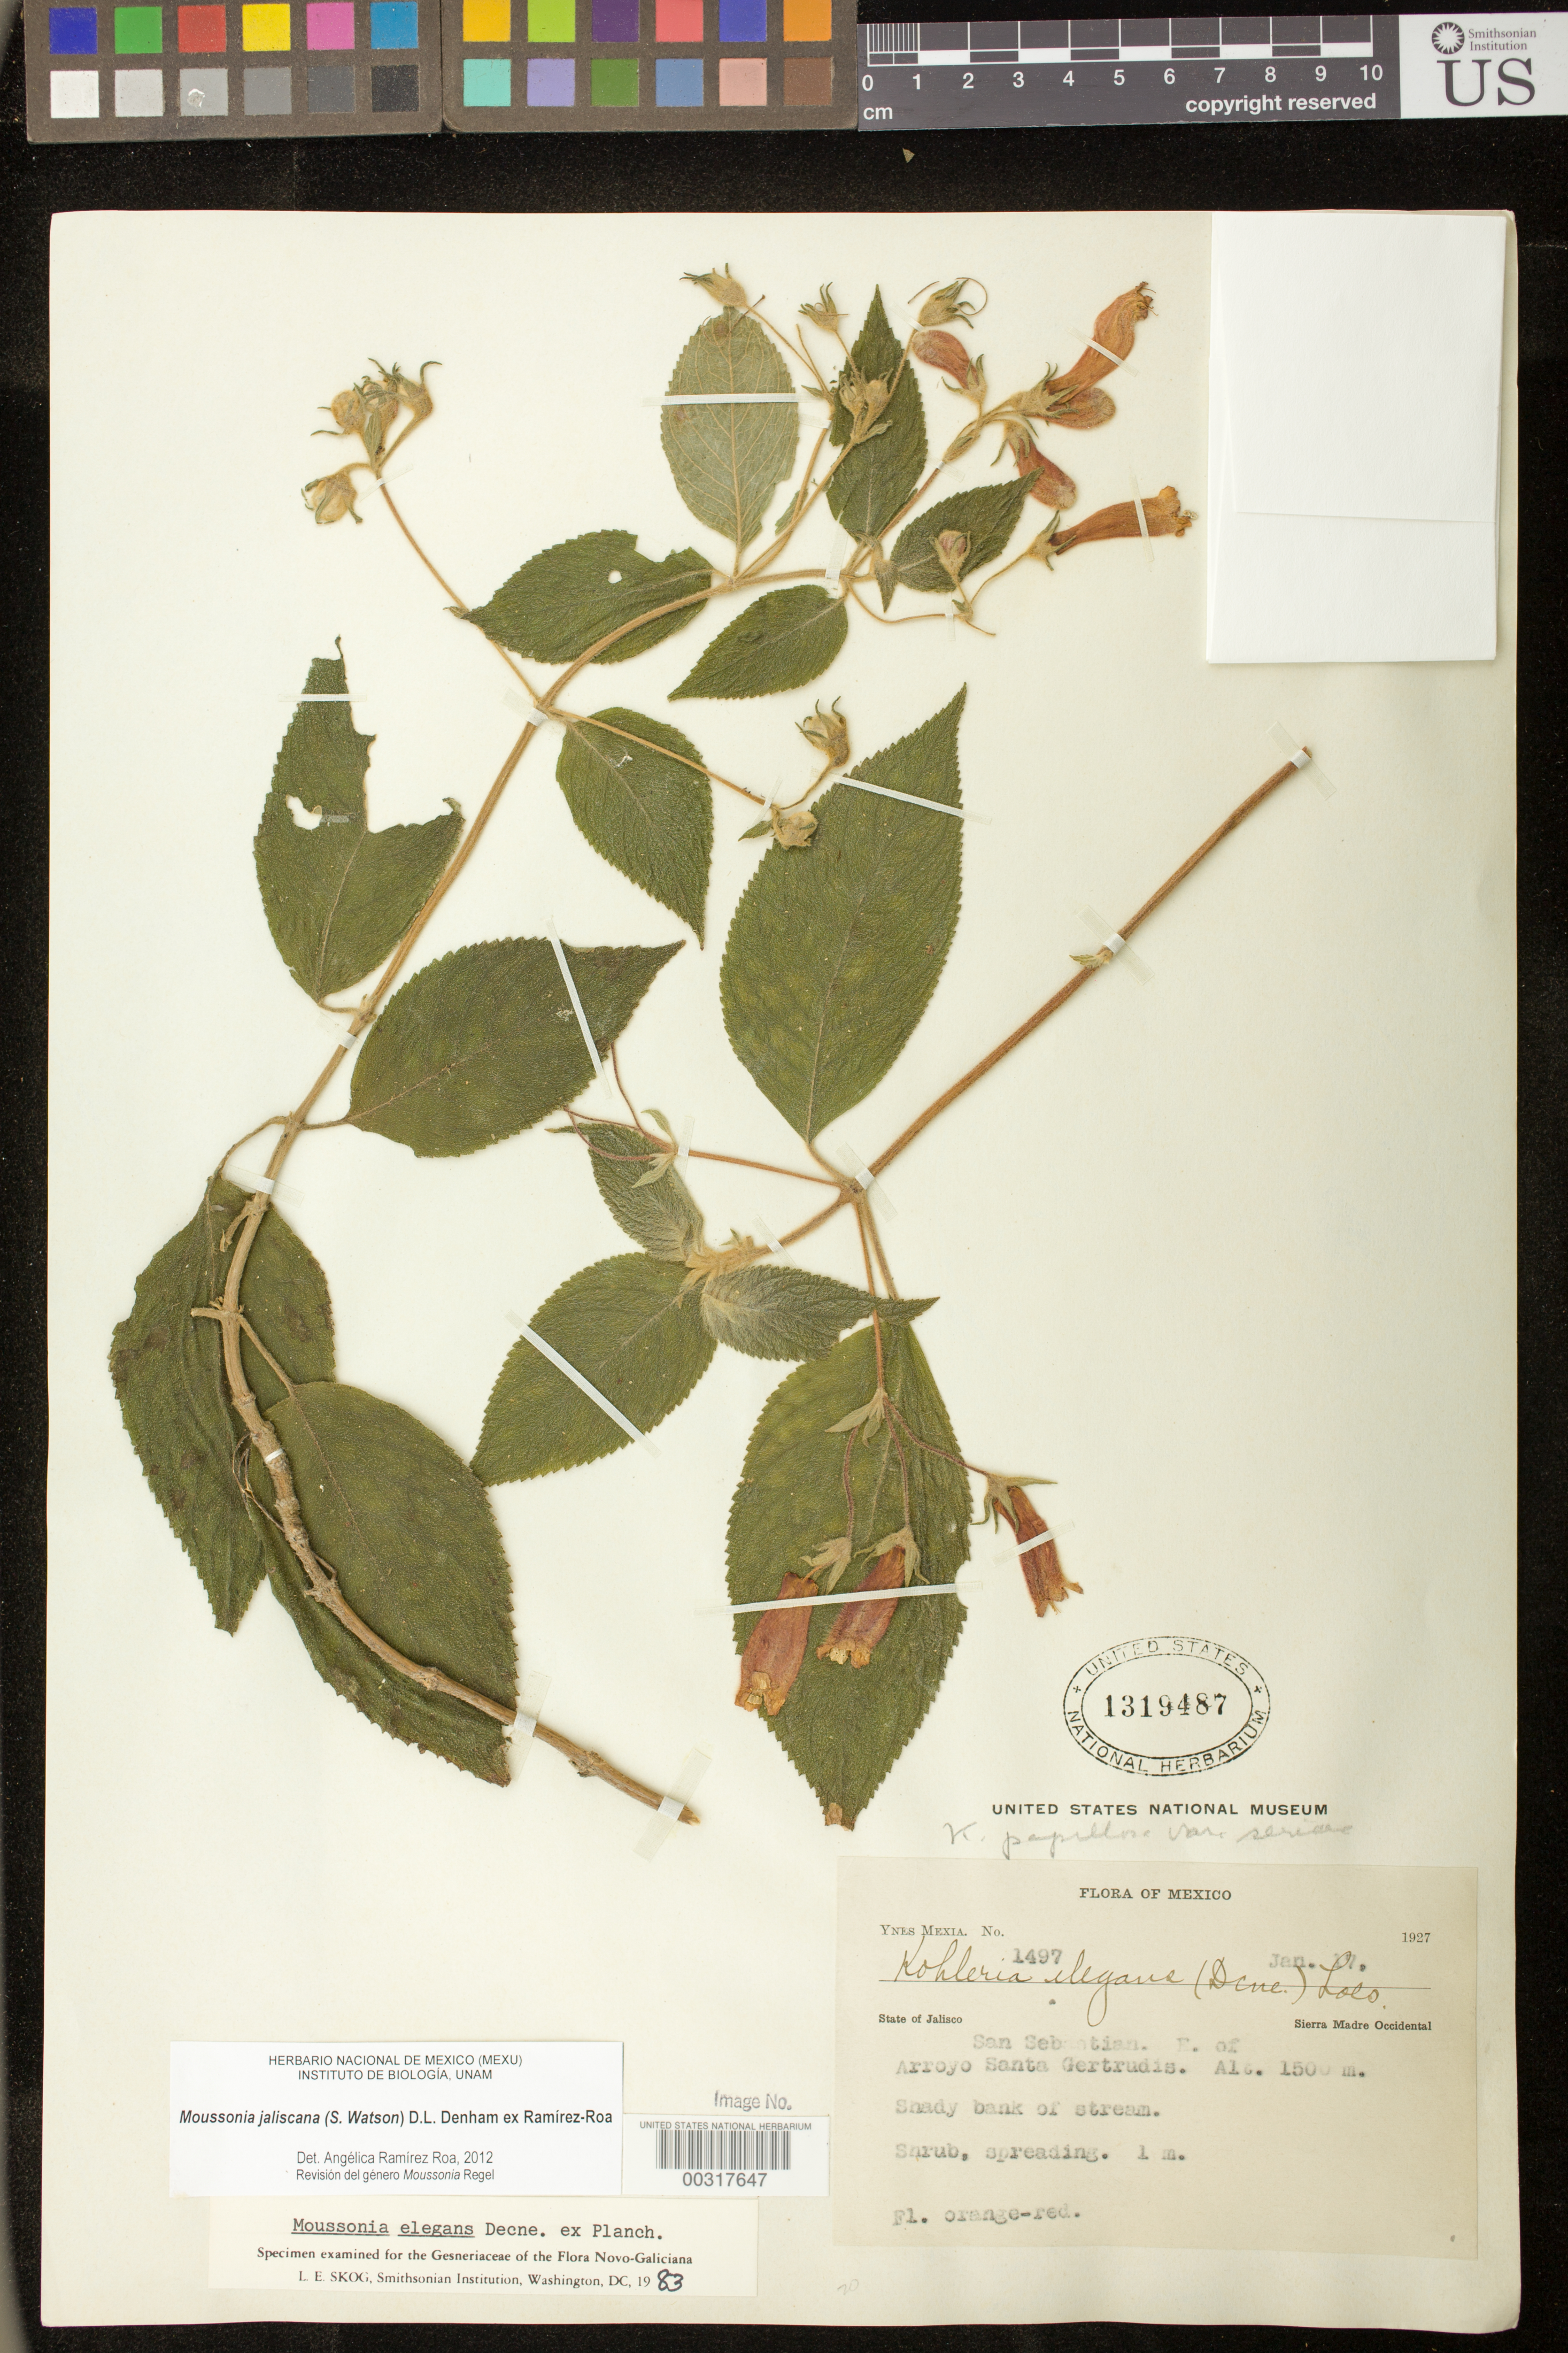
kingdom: Plantae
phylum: Tracheophyta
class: Magnoliopsida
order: Lamiales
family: Gesneriaceae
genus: Moussonia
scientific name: Moussonia jaliscana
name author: (S. Watson) D.L. Denham ex Ram.-Roa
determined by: Ramírez-Roa, A.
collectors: Y. Mexia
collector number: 1497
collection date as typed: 17 Jan 1927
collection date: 1927-01-17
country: Mexico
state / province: Jalisco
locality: Sierra Madre Occidental, San Sebastian, E of Arroyo Santa Gertrudis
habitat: Shady bank of stream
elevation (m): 1500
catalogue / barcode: US 1319487